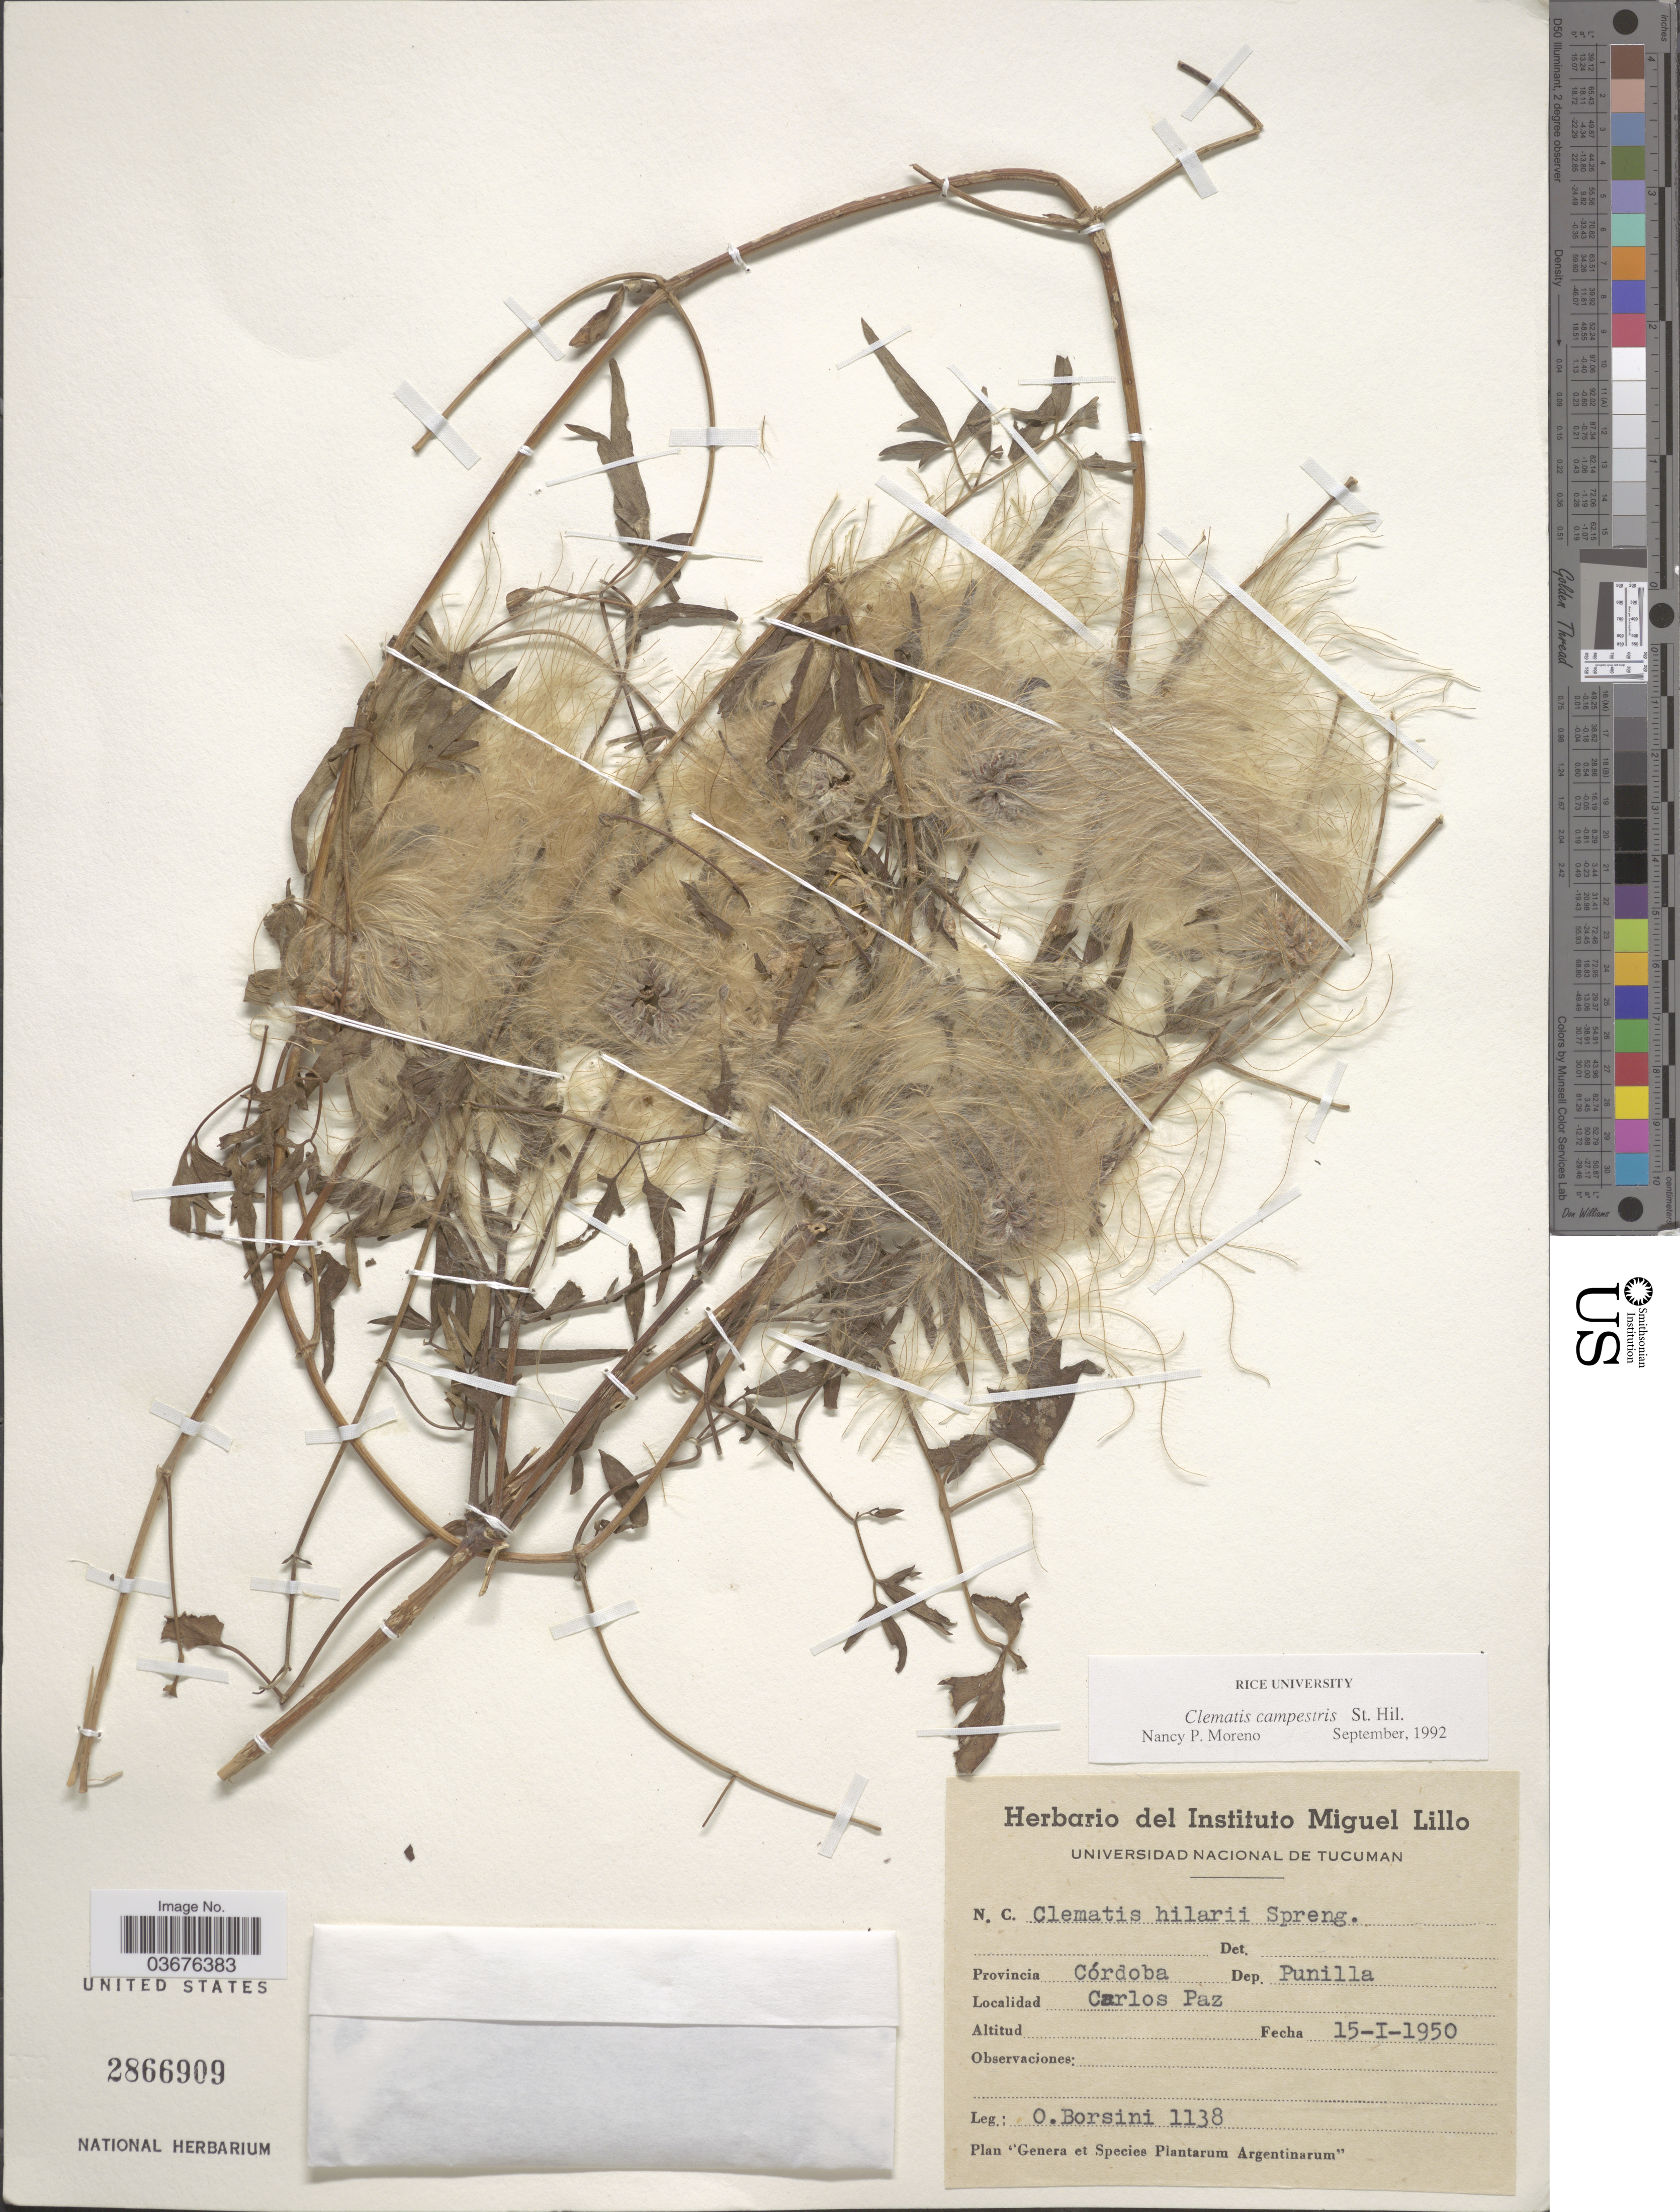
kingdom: Plantae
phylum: Tracheophyta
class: Magnoliopsida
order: Ranunculales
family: Ranunculaceae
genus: Clematis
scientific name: Clematis campestris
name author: A. St.-Hil.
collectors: O. H. Borsini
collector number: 1138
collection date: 1950-01-15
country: Argentina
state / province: Cordoba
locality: Dep. Punilla. Carlos Paz.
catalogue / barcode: US 2866909